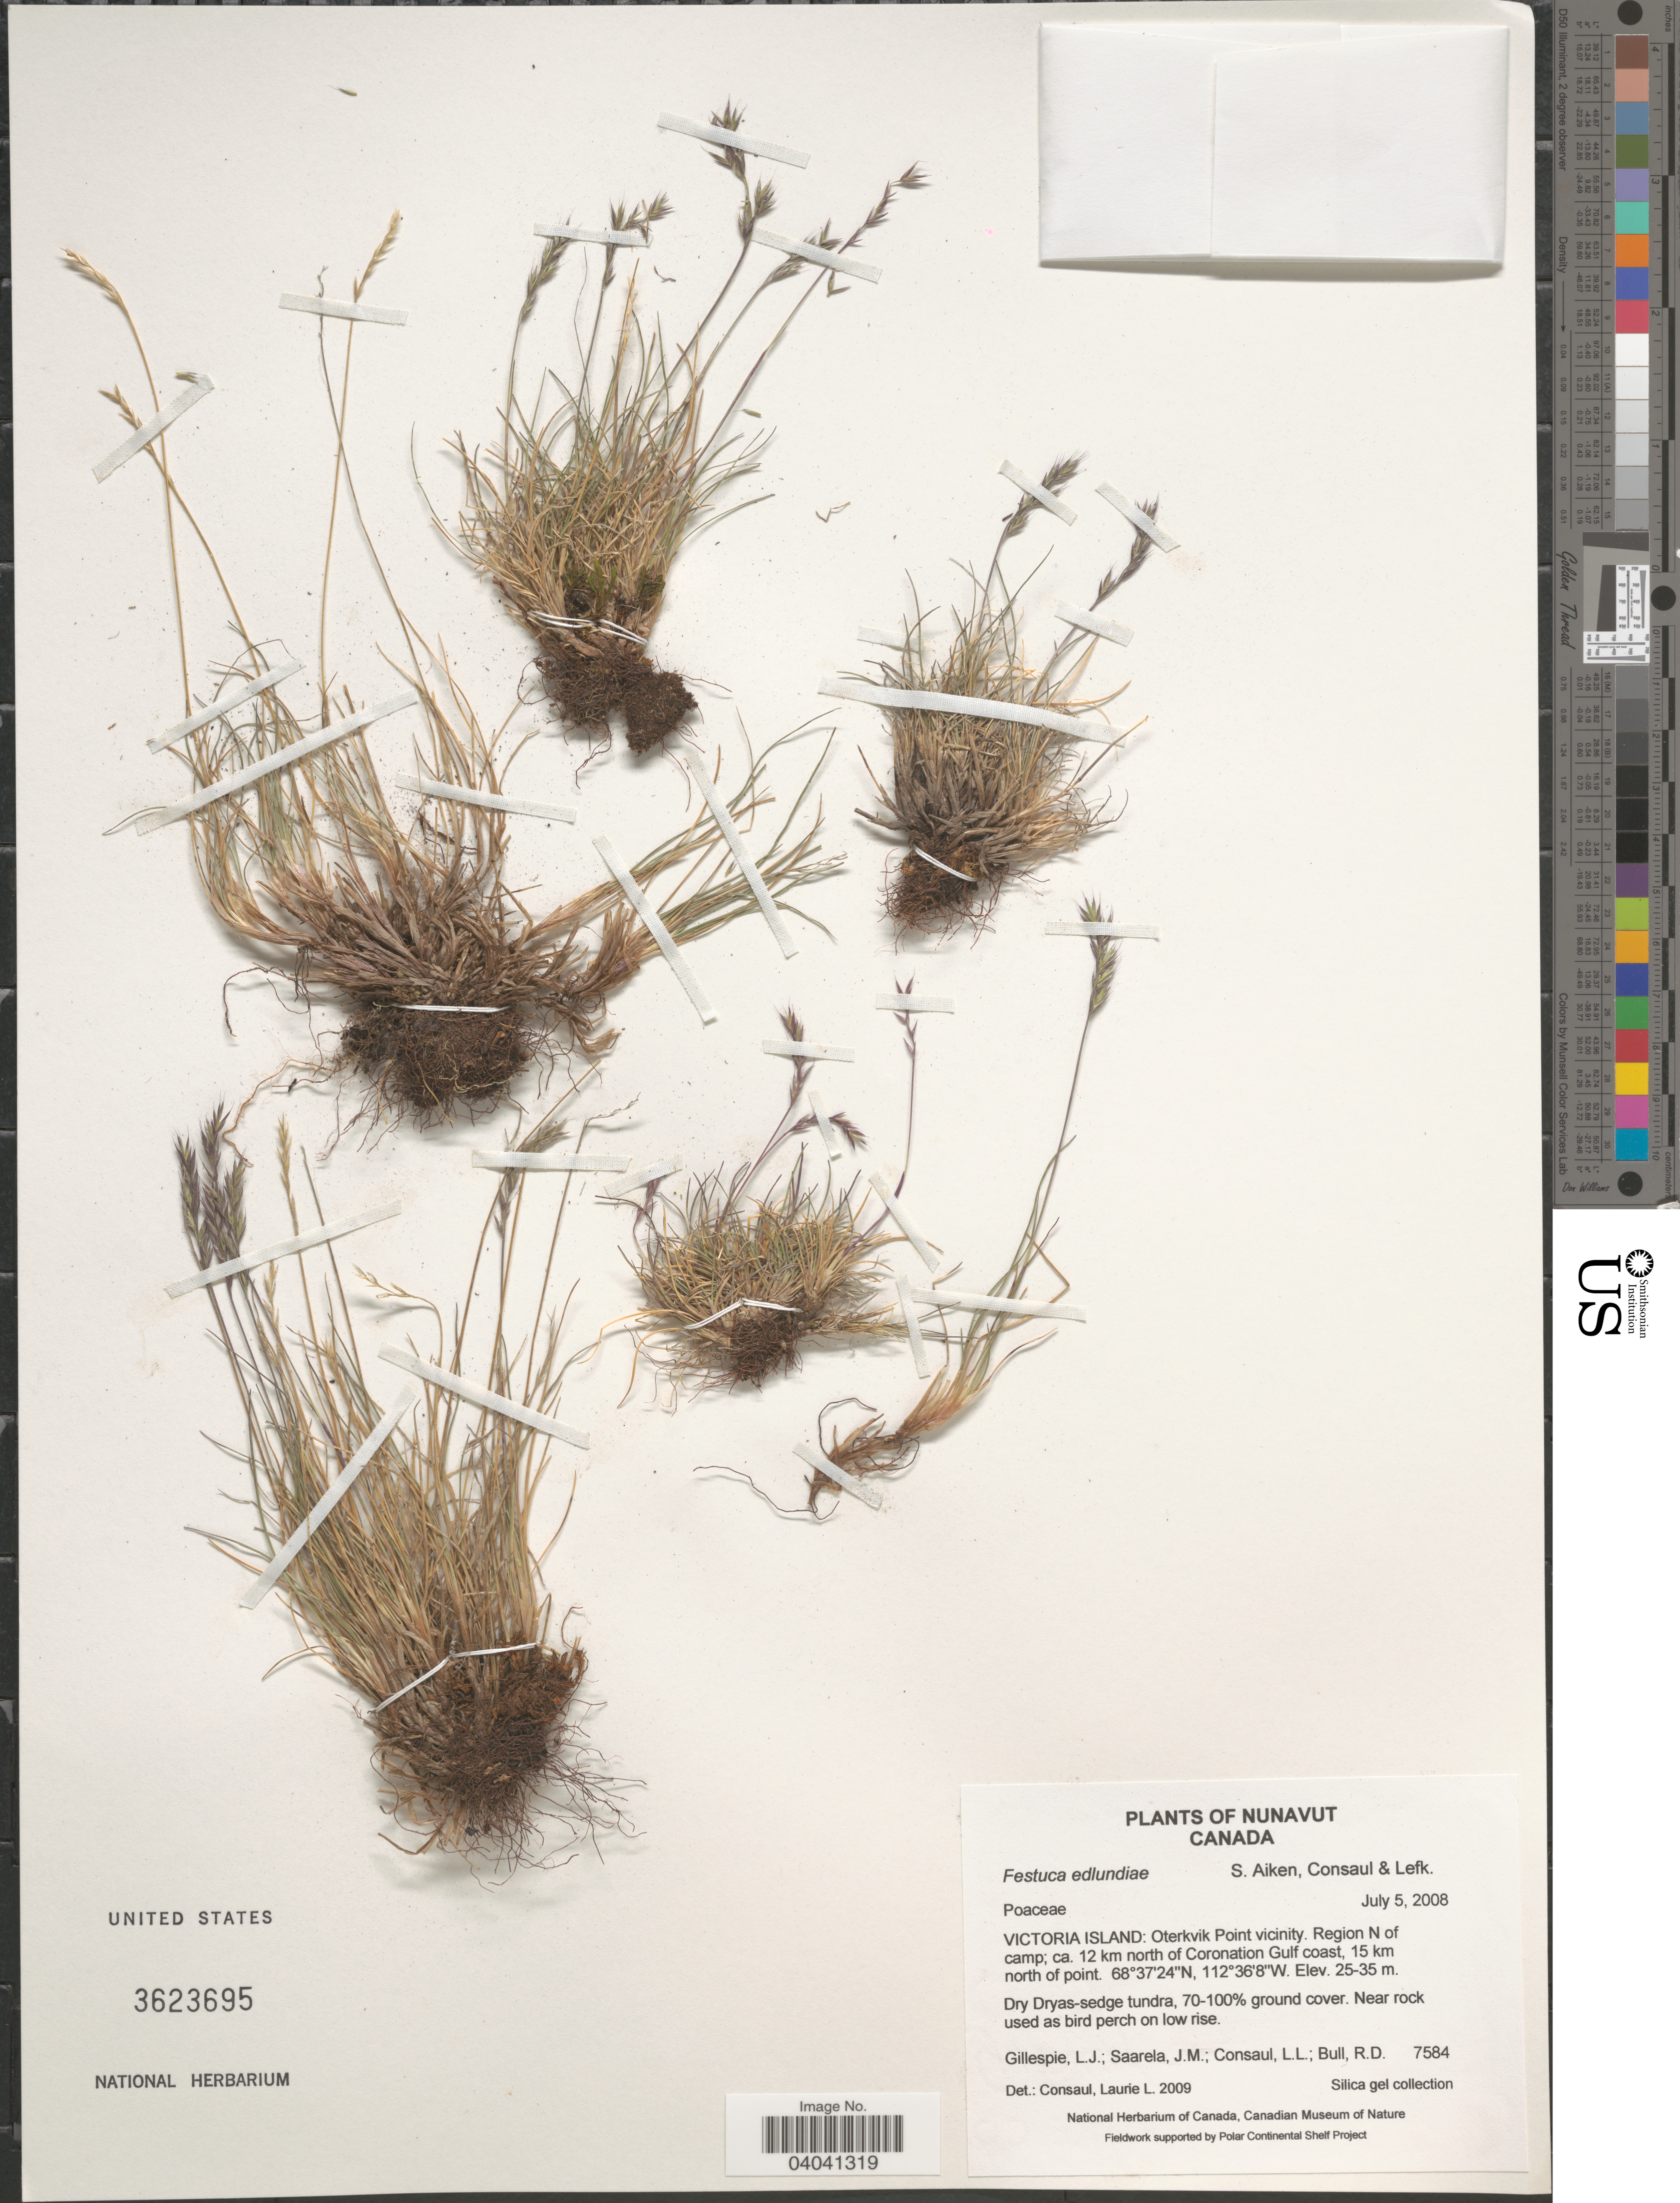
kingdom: Plantae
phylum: Tracheophyta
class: Liliopsida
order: Poales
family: Poaceae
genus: Festuca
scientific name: Festuca baffinensis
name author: Polunin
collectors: L. Gillespie, J. Saarela, L. Consaul & R. Bull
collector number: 7584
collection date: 2008-07-05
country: Canada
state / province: Nunavut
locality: Victoria Island: Oterkvik Point vicinity. Region N of camp; ca. 12 km north of Coronation Gulf coast, 15 km north of point.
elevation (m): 25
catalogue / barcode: US 3623695